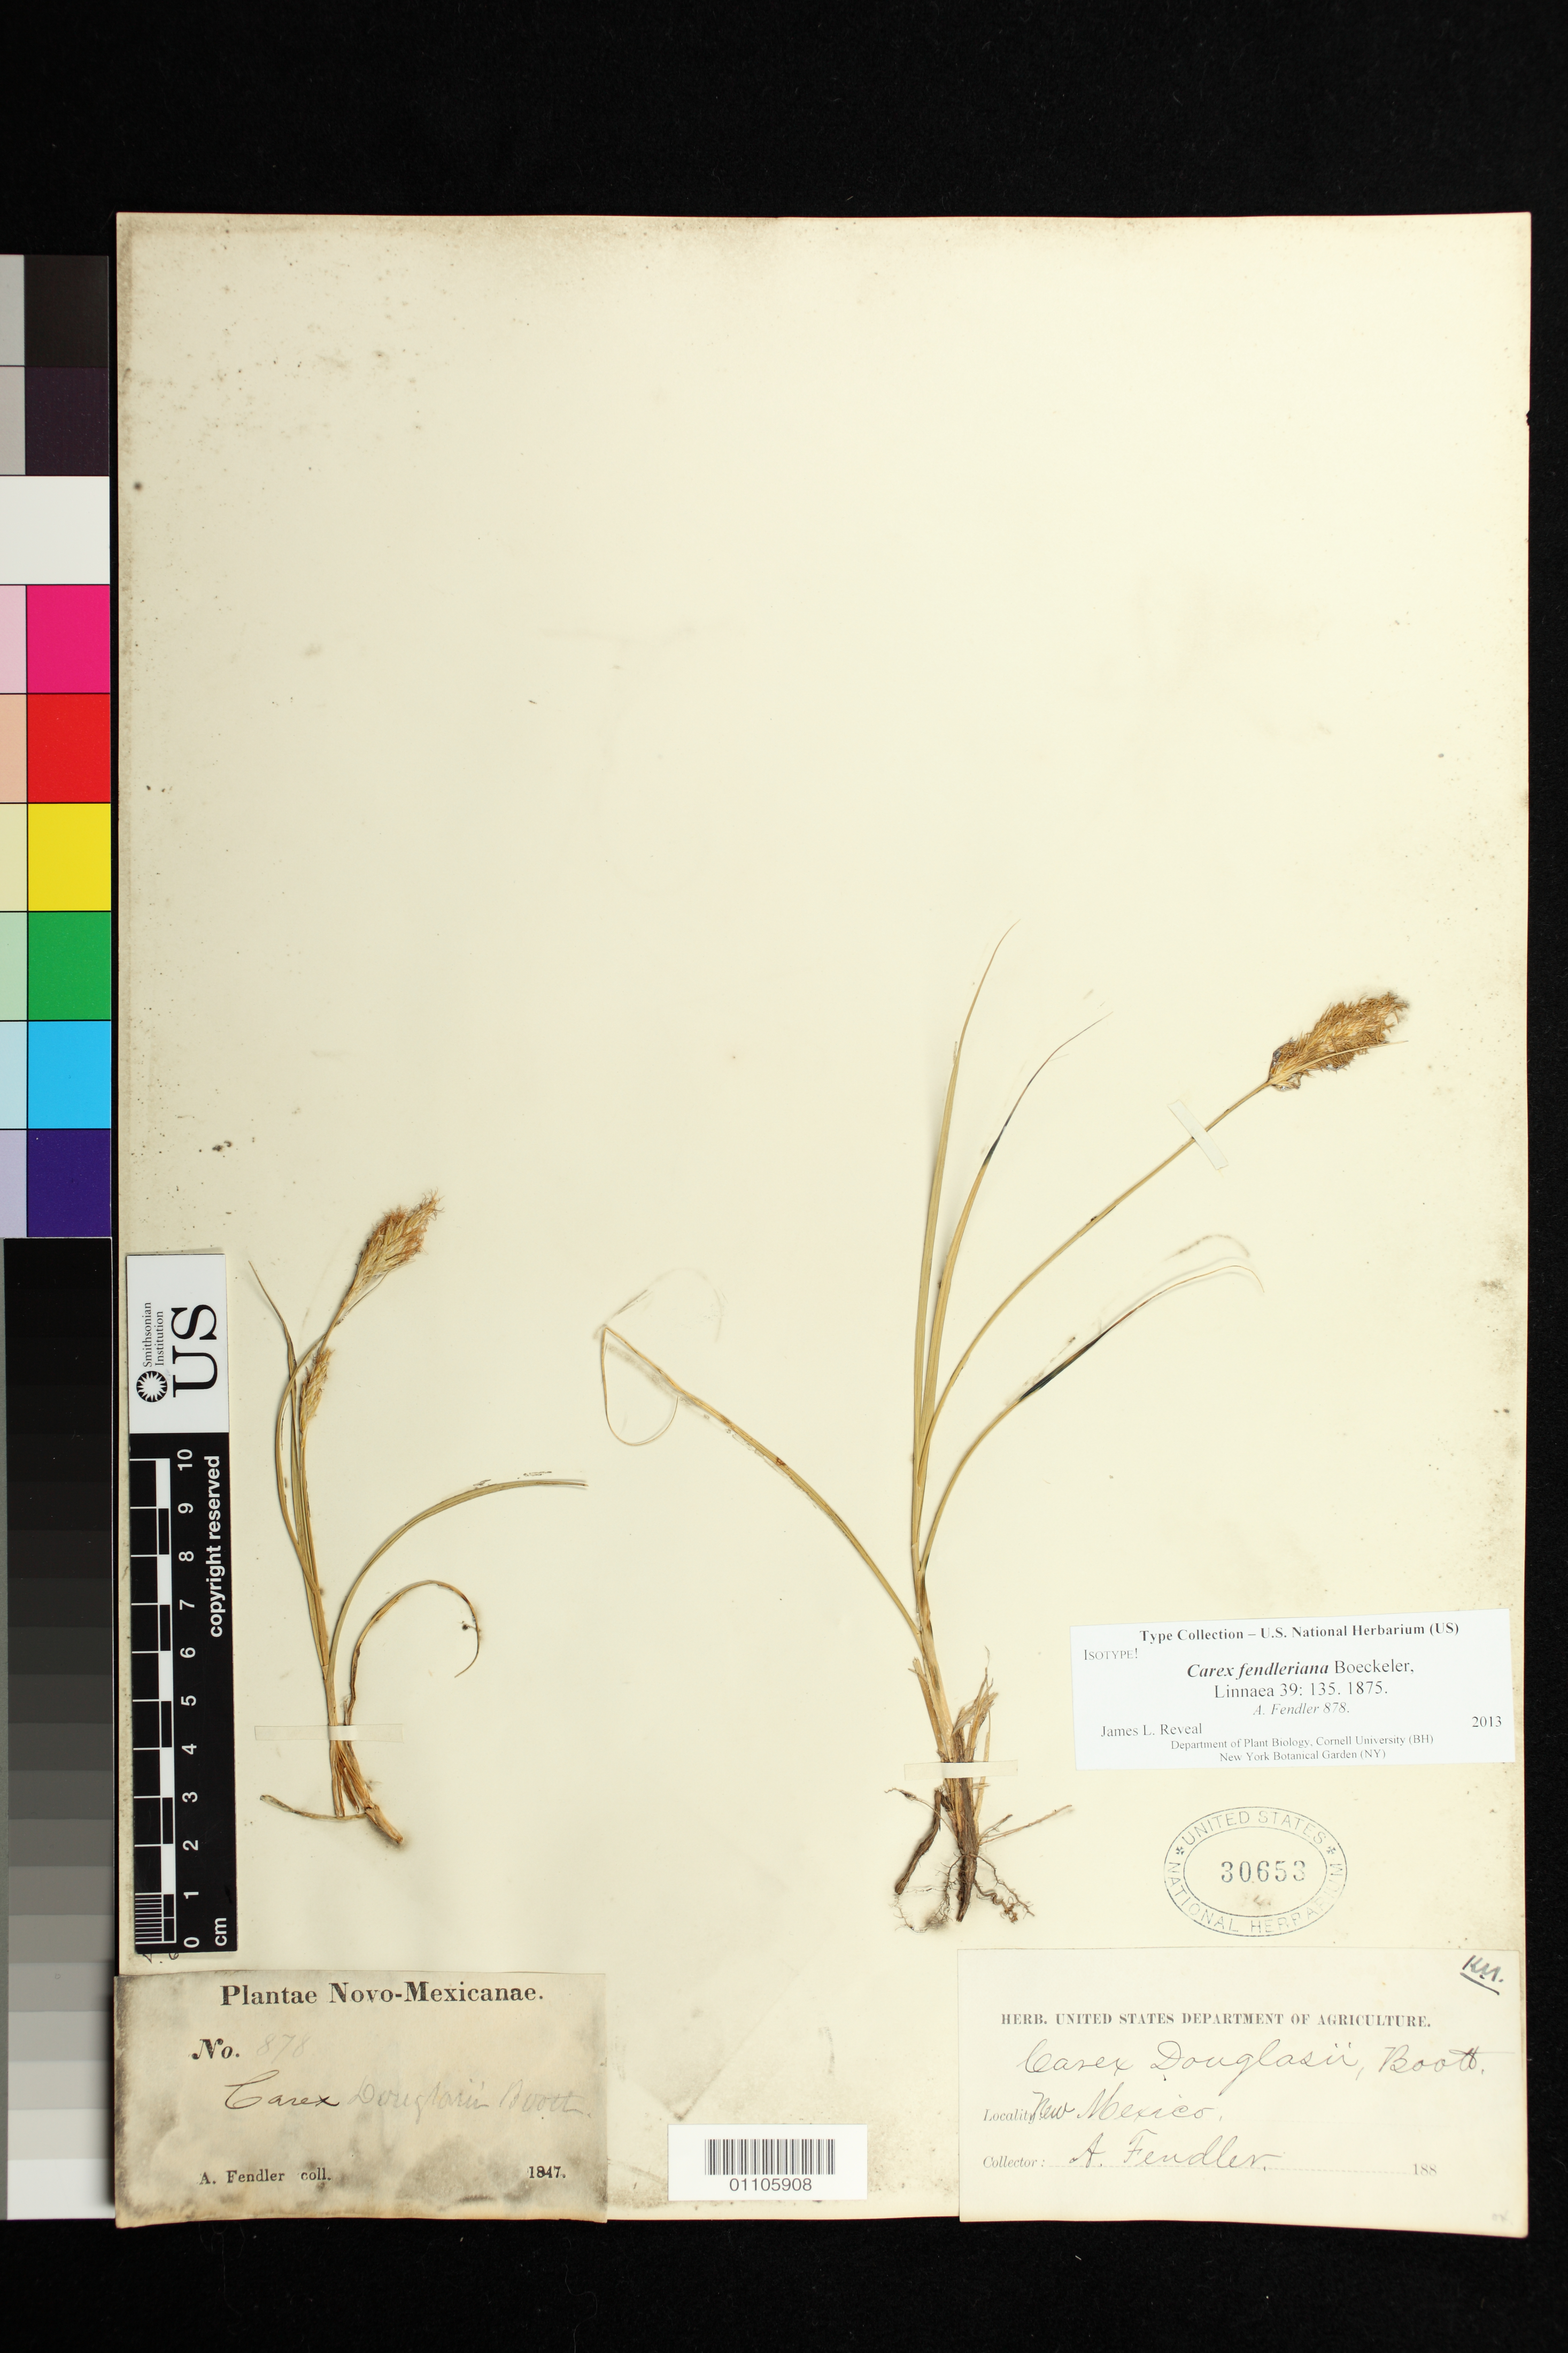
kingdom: Plantae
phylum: Tracheophyta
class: Liliopsida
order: Poales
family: Cyperaceae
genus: Carex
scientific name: Carex fendleriana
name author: Boeckeler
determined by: Reveal, J. L.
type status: Isotype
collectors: A. Fendler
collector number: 878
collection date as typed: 1847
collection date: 1847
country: United States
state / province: New Mexico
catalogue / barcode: US 30653